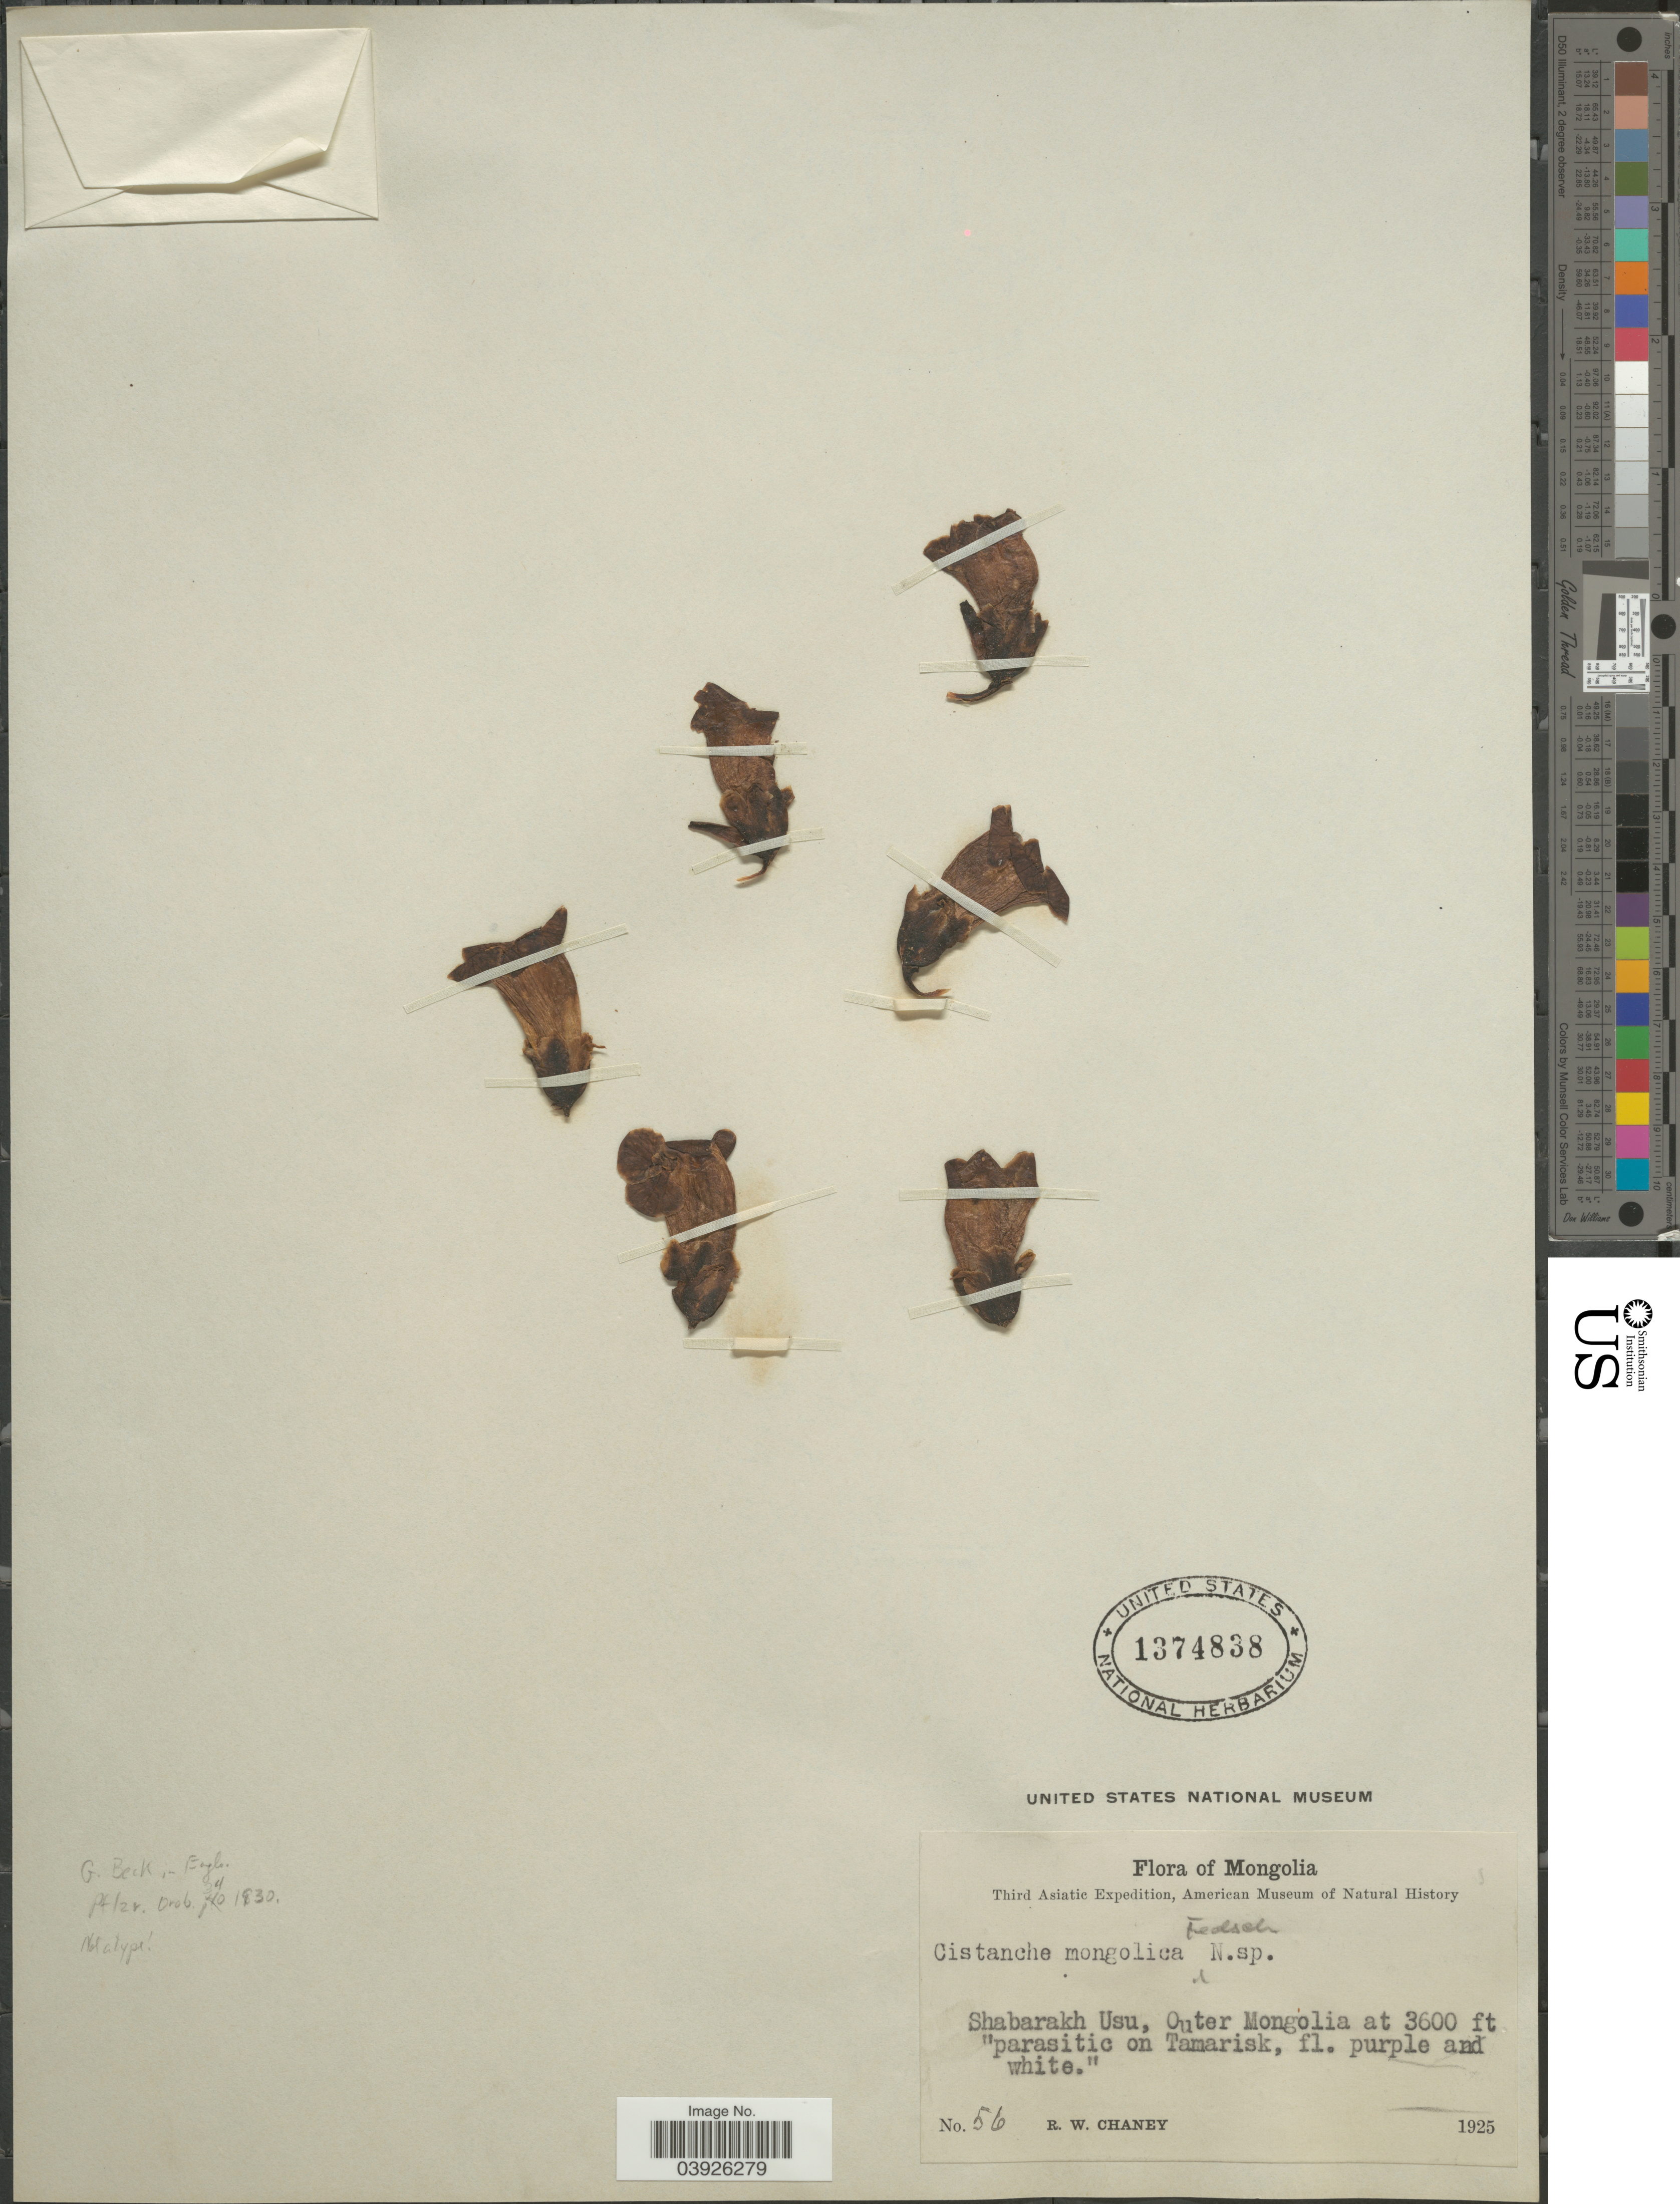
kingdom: Plantae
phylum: Tracheophyta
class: Magnoliopsida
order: Lamiales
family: Orobanchaceae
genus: Cistanche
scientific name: Cistanche mongolica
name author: Benth.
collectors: R. Chaney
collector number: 56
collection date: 1925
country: Mongolia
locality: Shabarakh Usu, Outer Mongolia.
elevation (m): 1097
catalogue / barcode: US 1374838